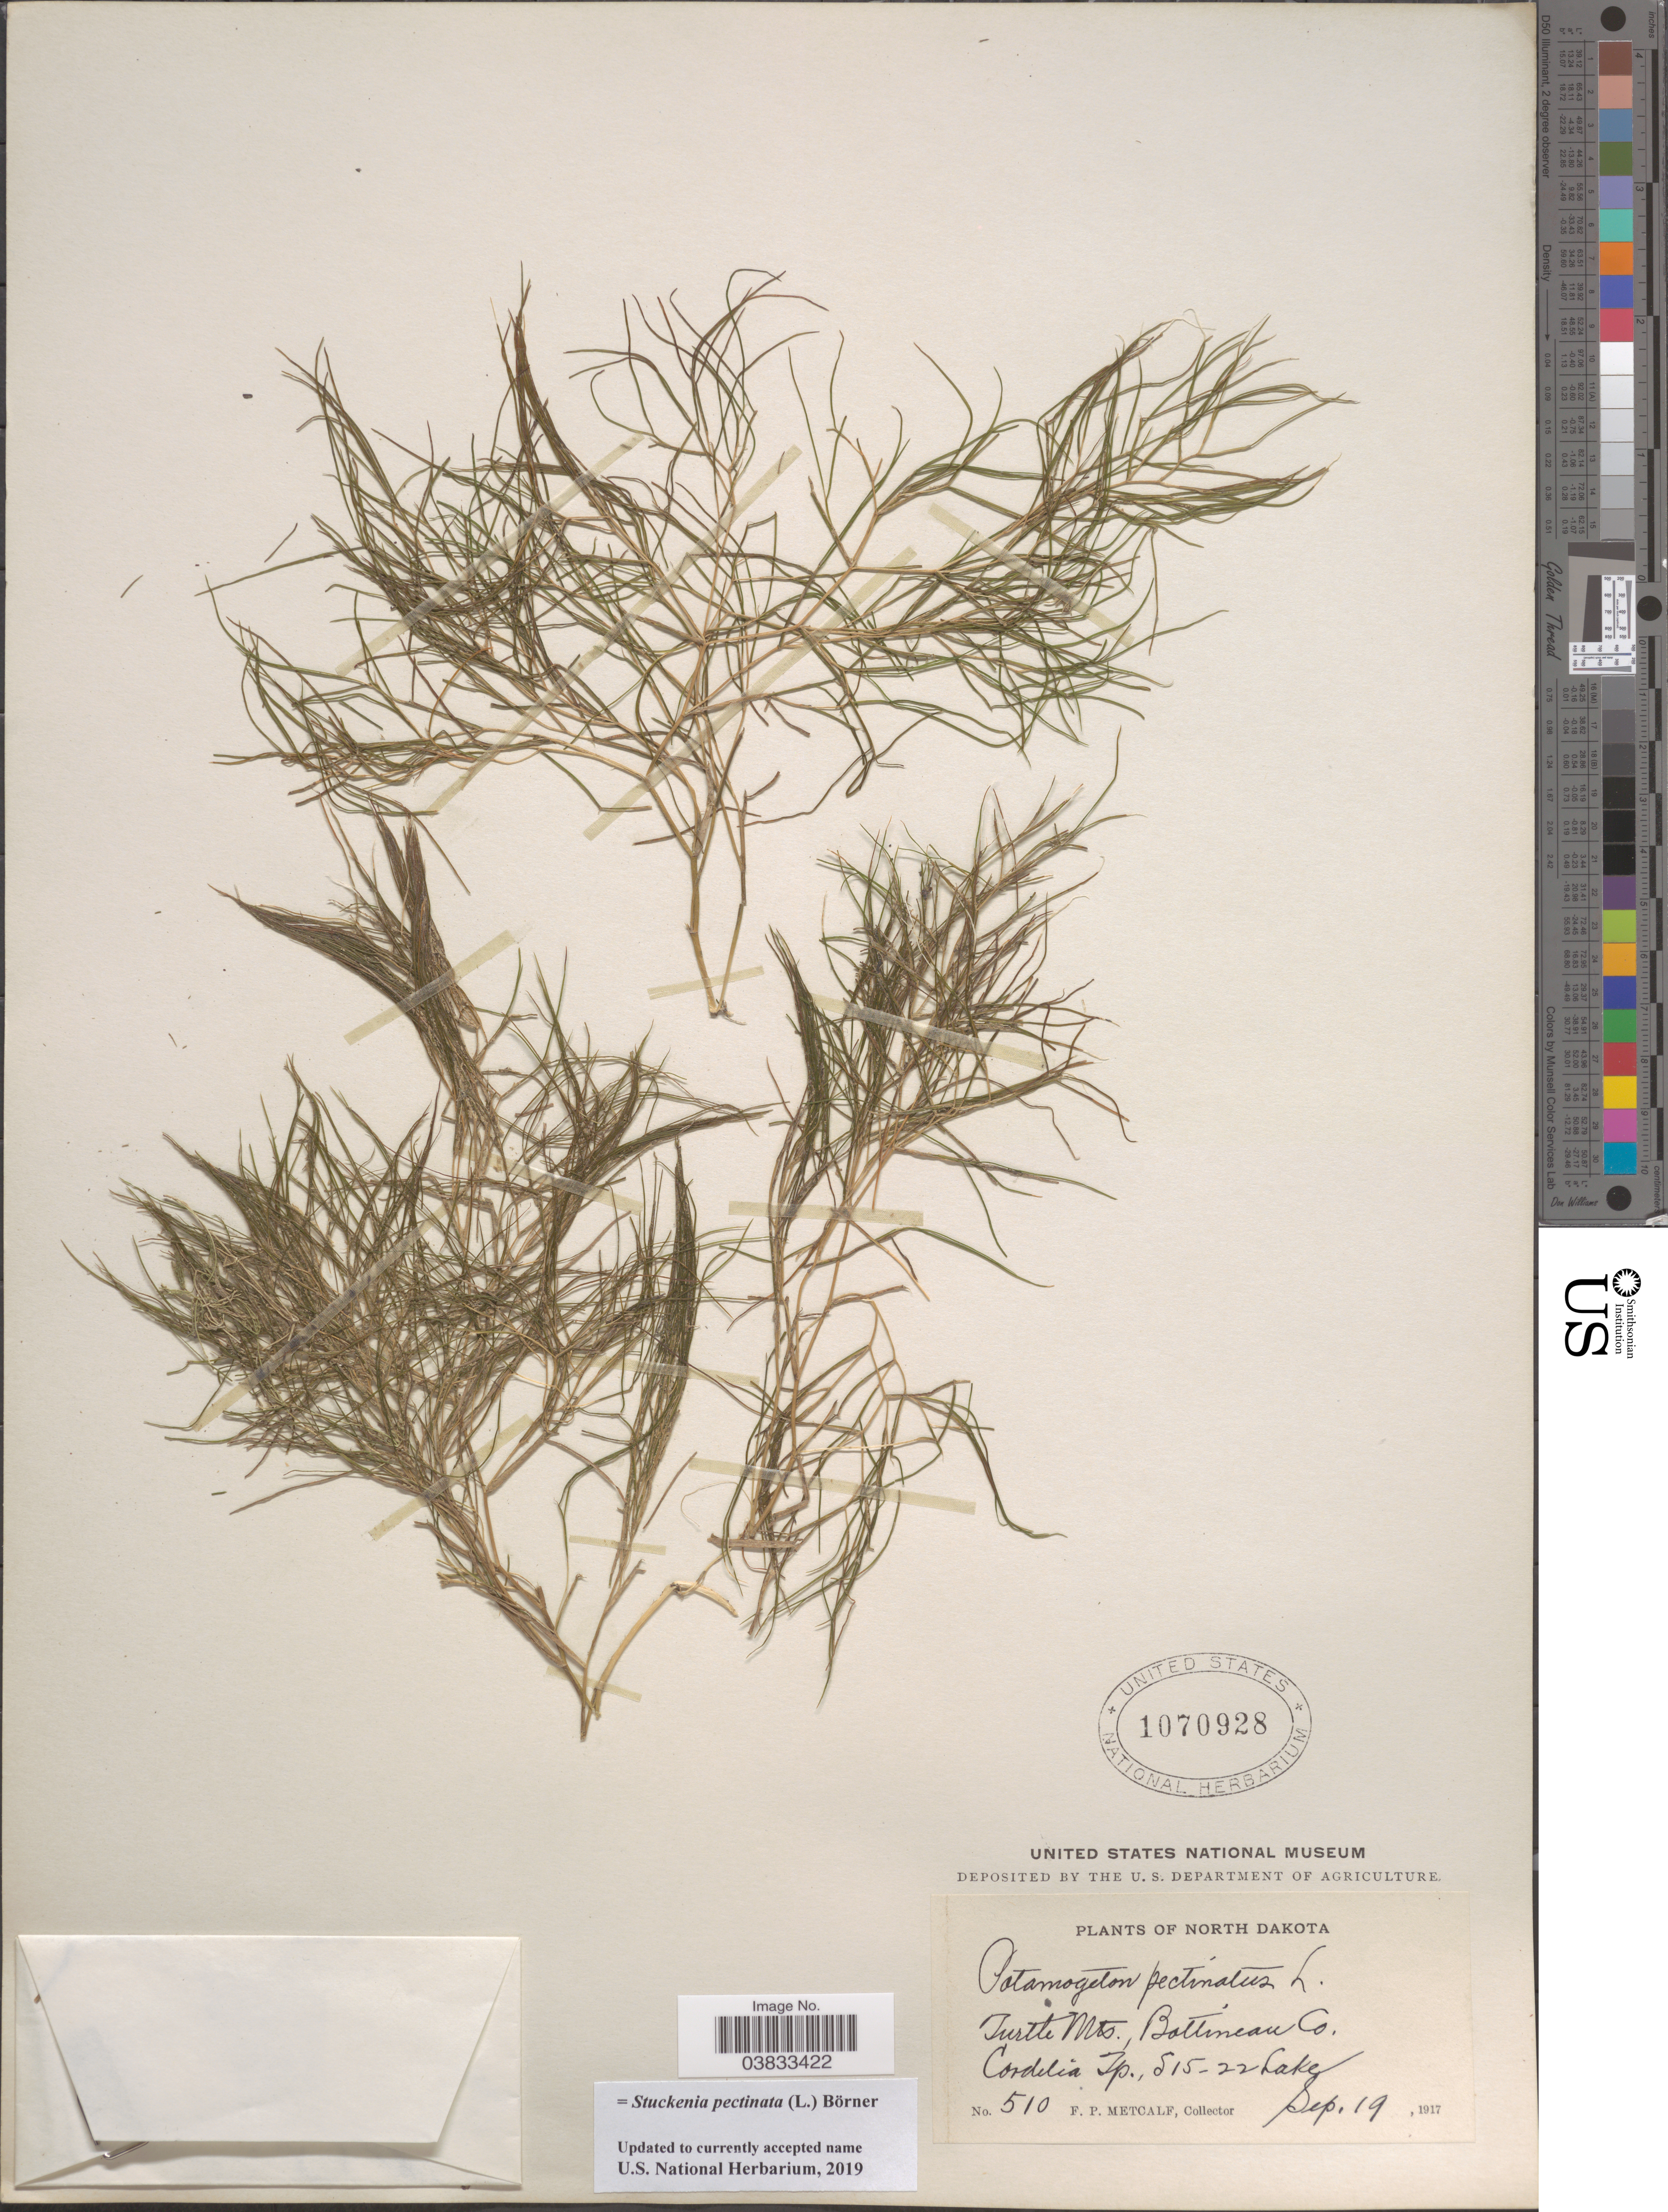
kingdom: Plantae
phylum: Tracheophyta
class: Liliopsida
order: Alismatales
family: Potamogetonaceae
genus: Stuckenia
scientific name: Stuckenia pectinata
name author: (L.) Börner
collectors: F. Metcalf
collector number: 510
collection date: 1917-09-19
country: United States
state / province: North Dakota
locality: Turtle Mts., Bottineau Co. Cordelia Tp. S 15 - 22 Lake.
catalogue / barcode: US 1070928